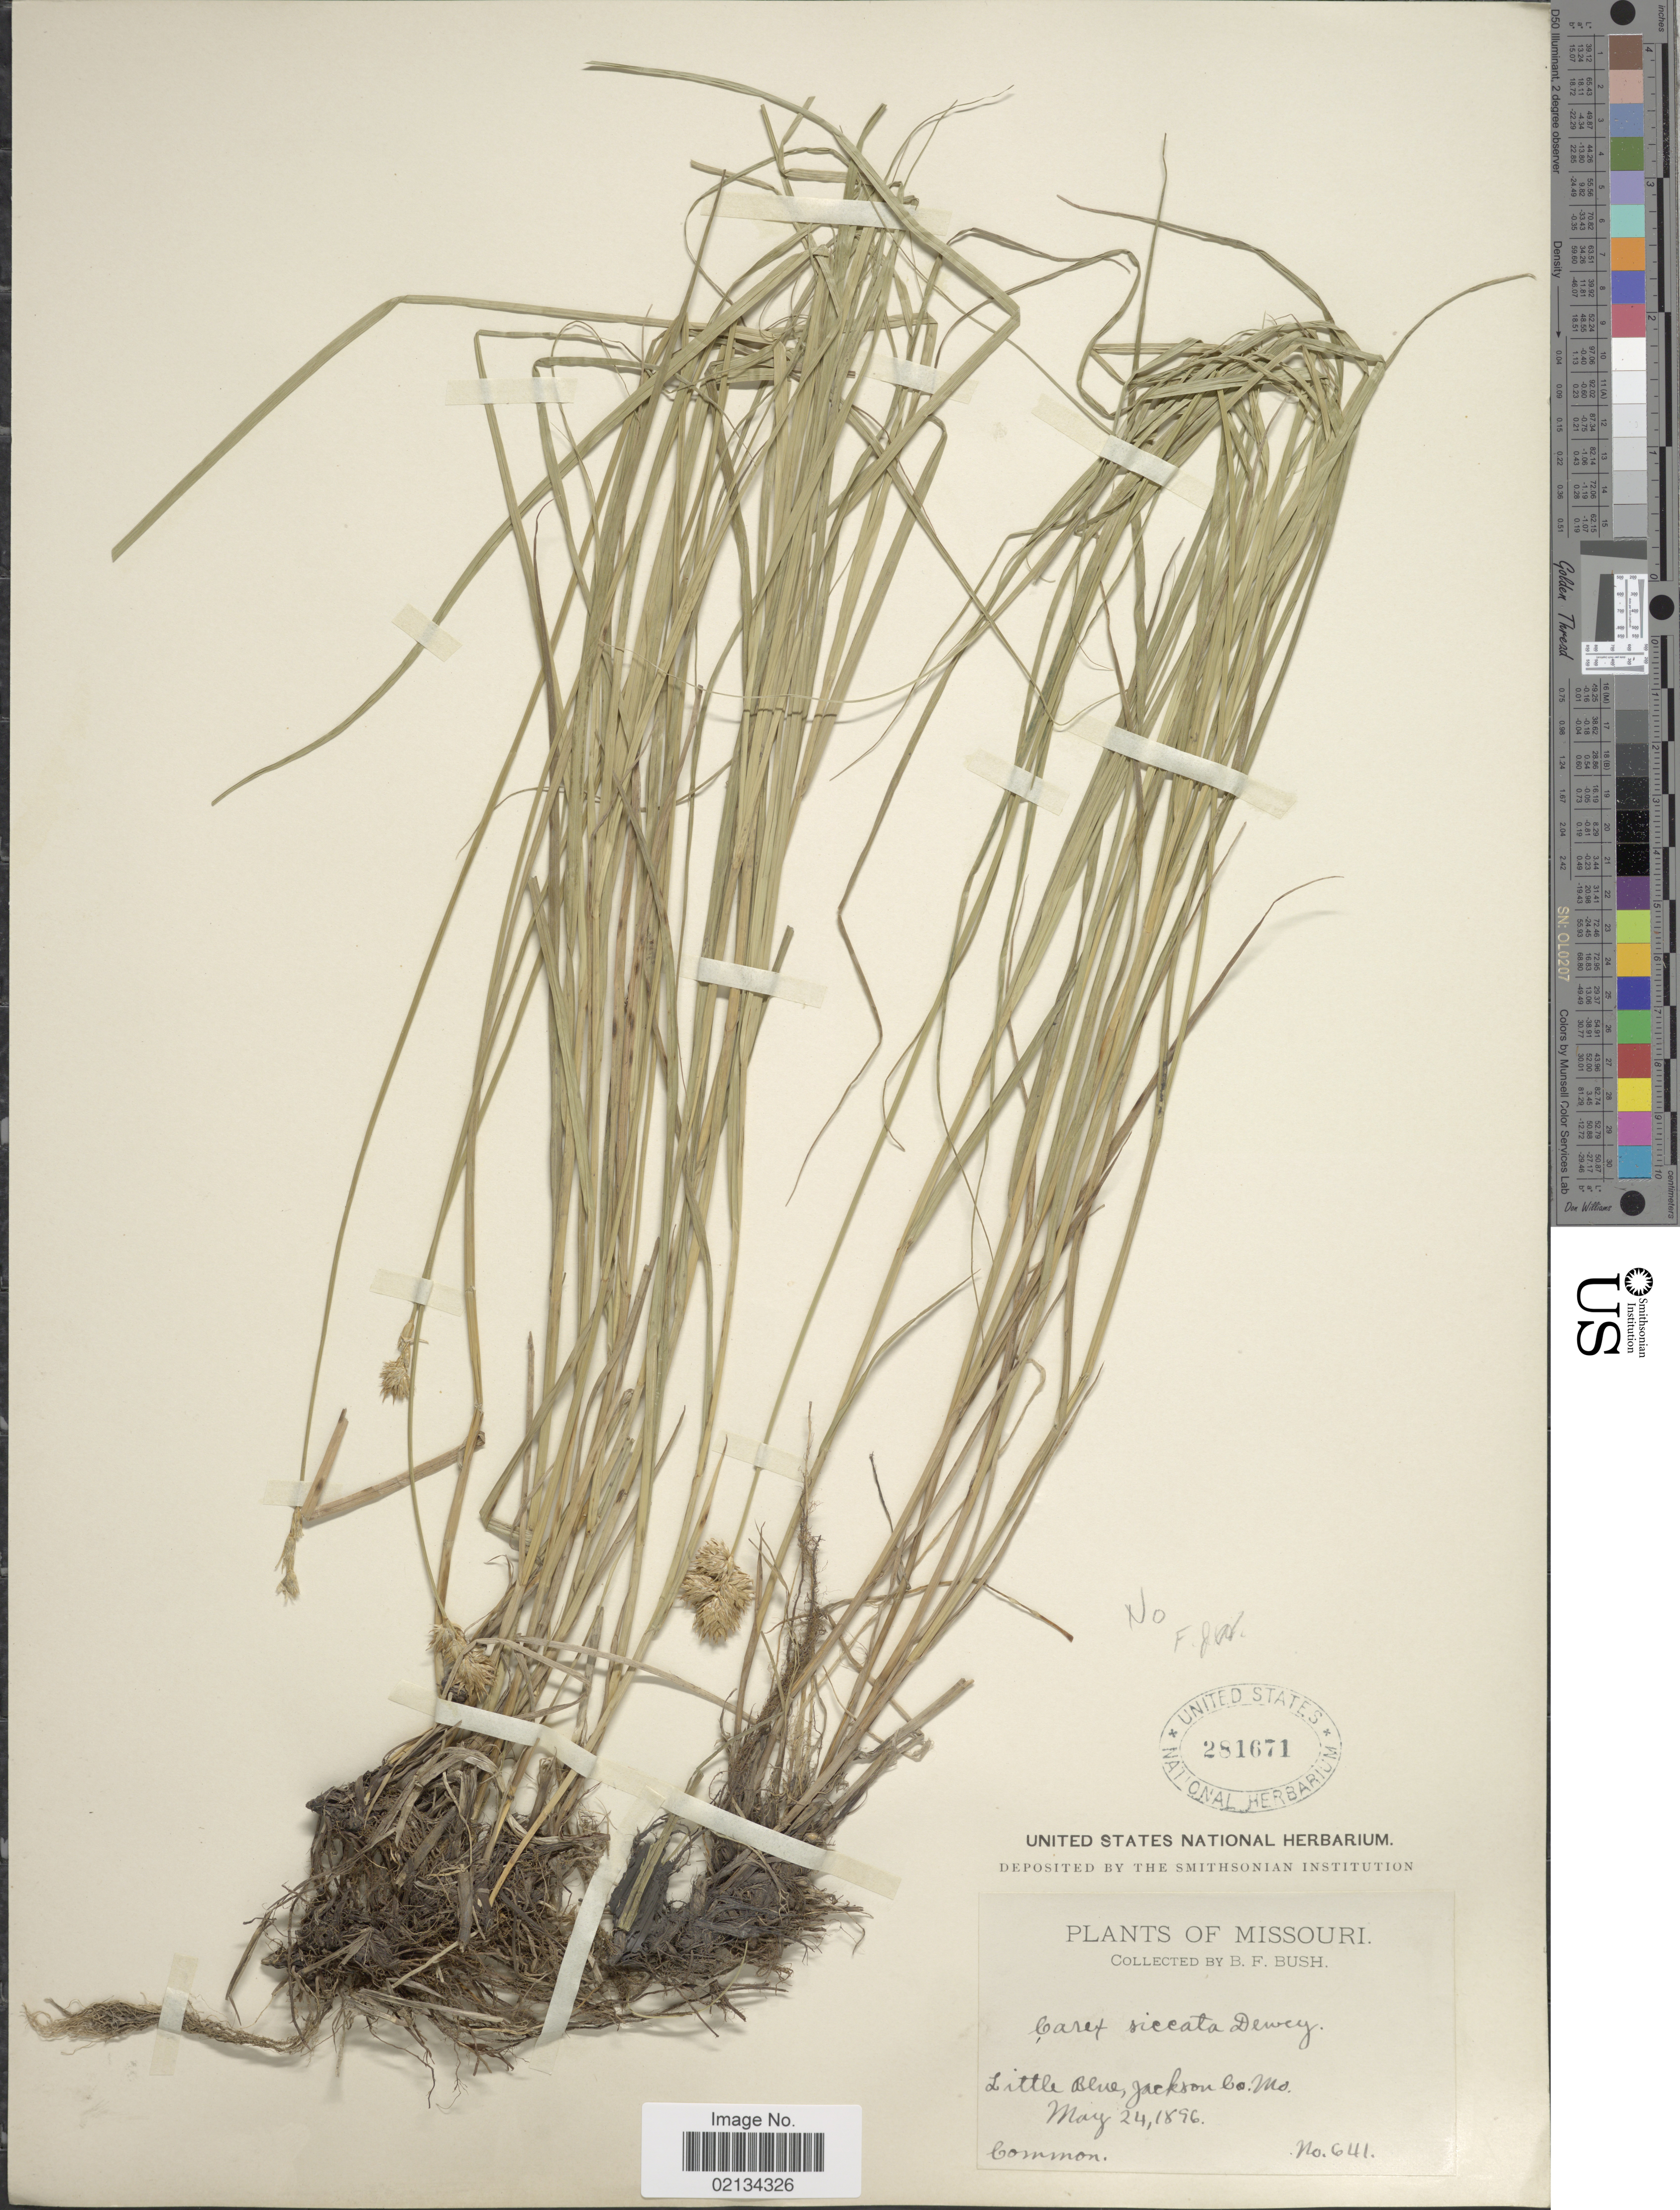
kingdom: Plantae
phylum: Tracheophyta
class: Liliopsida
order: Poales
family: Cyperaceae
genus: Carex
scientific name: Carex siccata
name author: Dewey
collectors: B. F. Bush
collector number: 641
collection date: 1896-05-24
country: United States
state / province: Missouri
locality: Little Blue, Jackson Co.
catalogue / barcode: US 281671